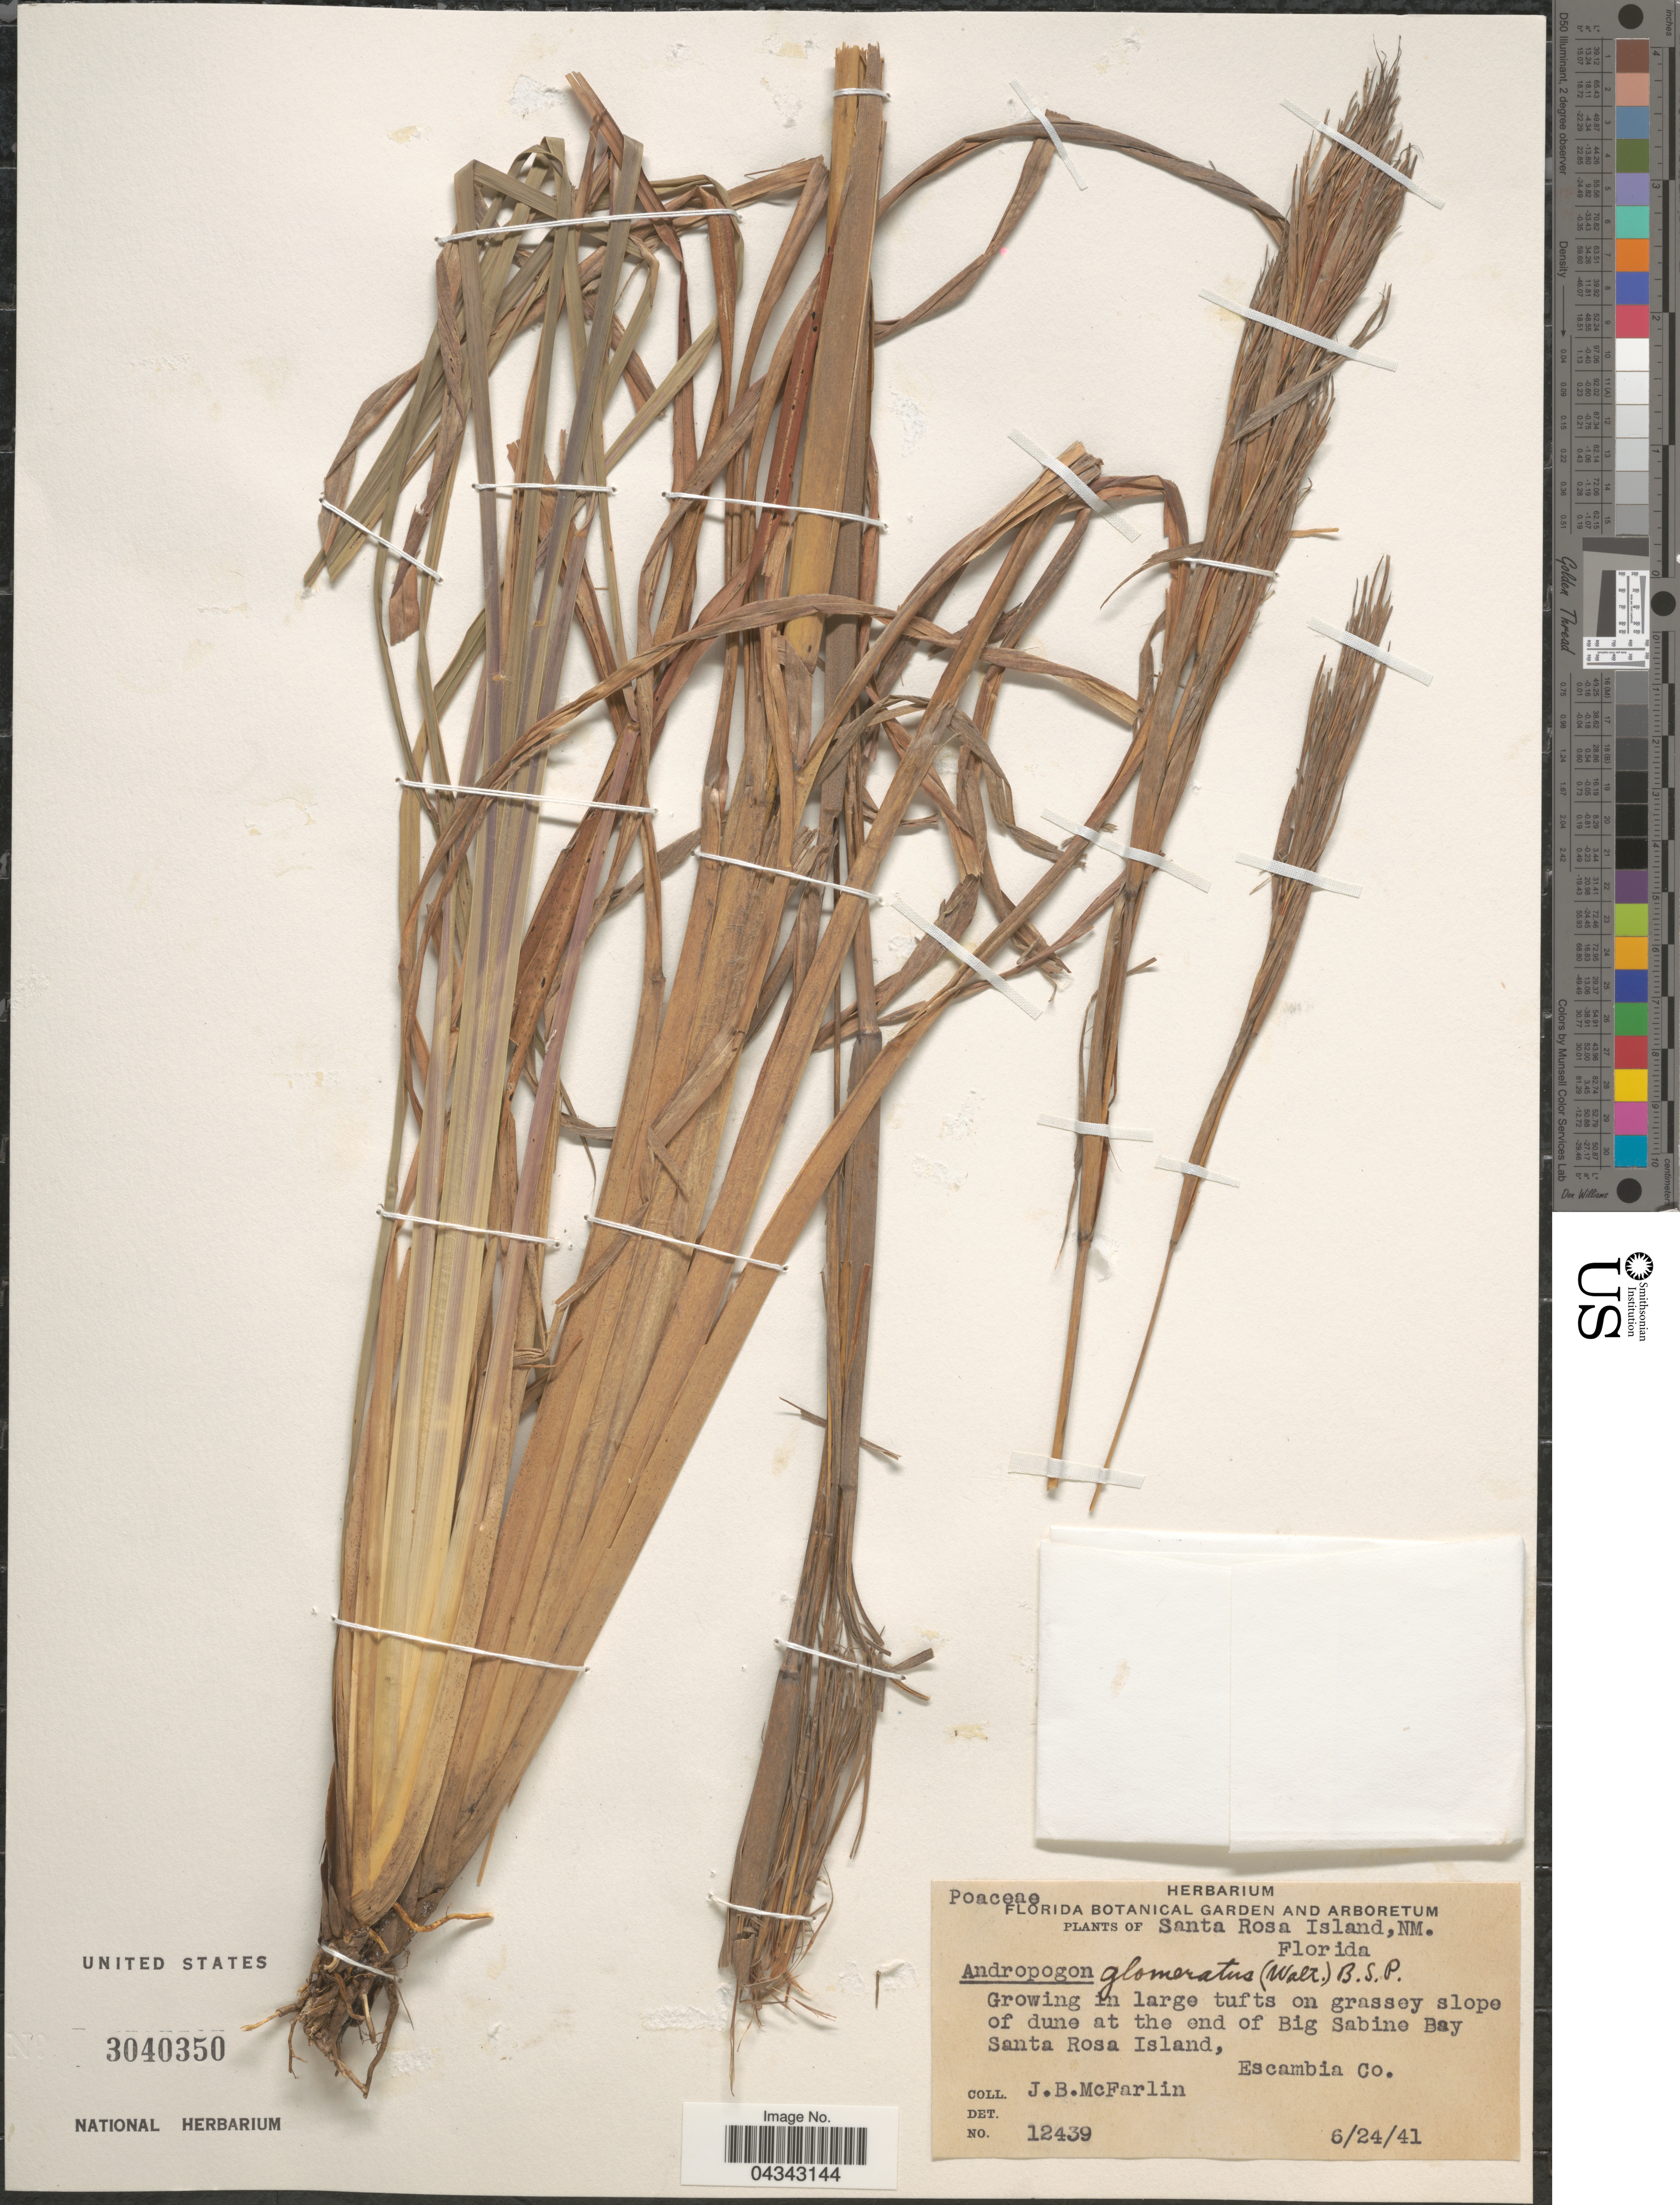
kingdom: Plantae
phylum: Tracheophyta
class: Liliopsida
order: Poales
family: Poaceae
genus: Andropogon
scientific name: Andropogon glomeratus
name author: (Walter) Britton, Stearns & Poggenb.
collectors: J. McFarlin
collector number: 12439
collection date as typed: Transcribed d/m/y: 24/6/41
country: United States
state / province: Florida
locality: Santa Rosa Island, NM. Florida. Growing in large tufts on grassy slope of dune at the end of Big Sabine Bay . Santa Rosa Island, Escambia Co.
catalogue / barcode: US 3040350